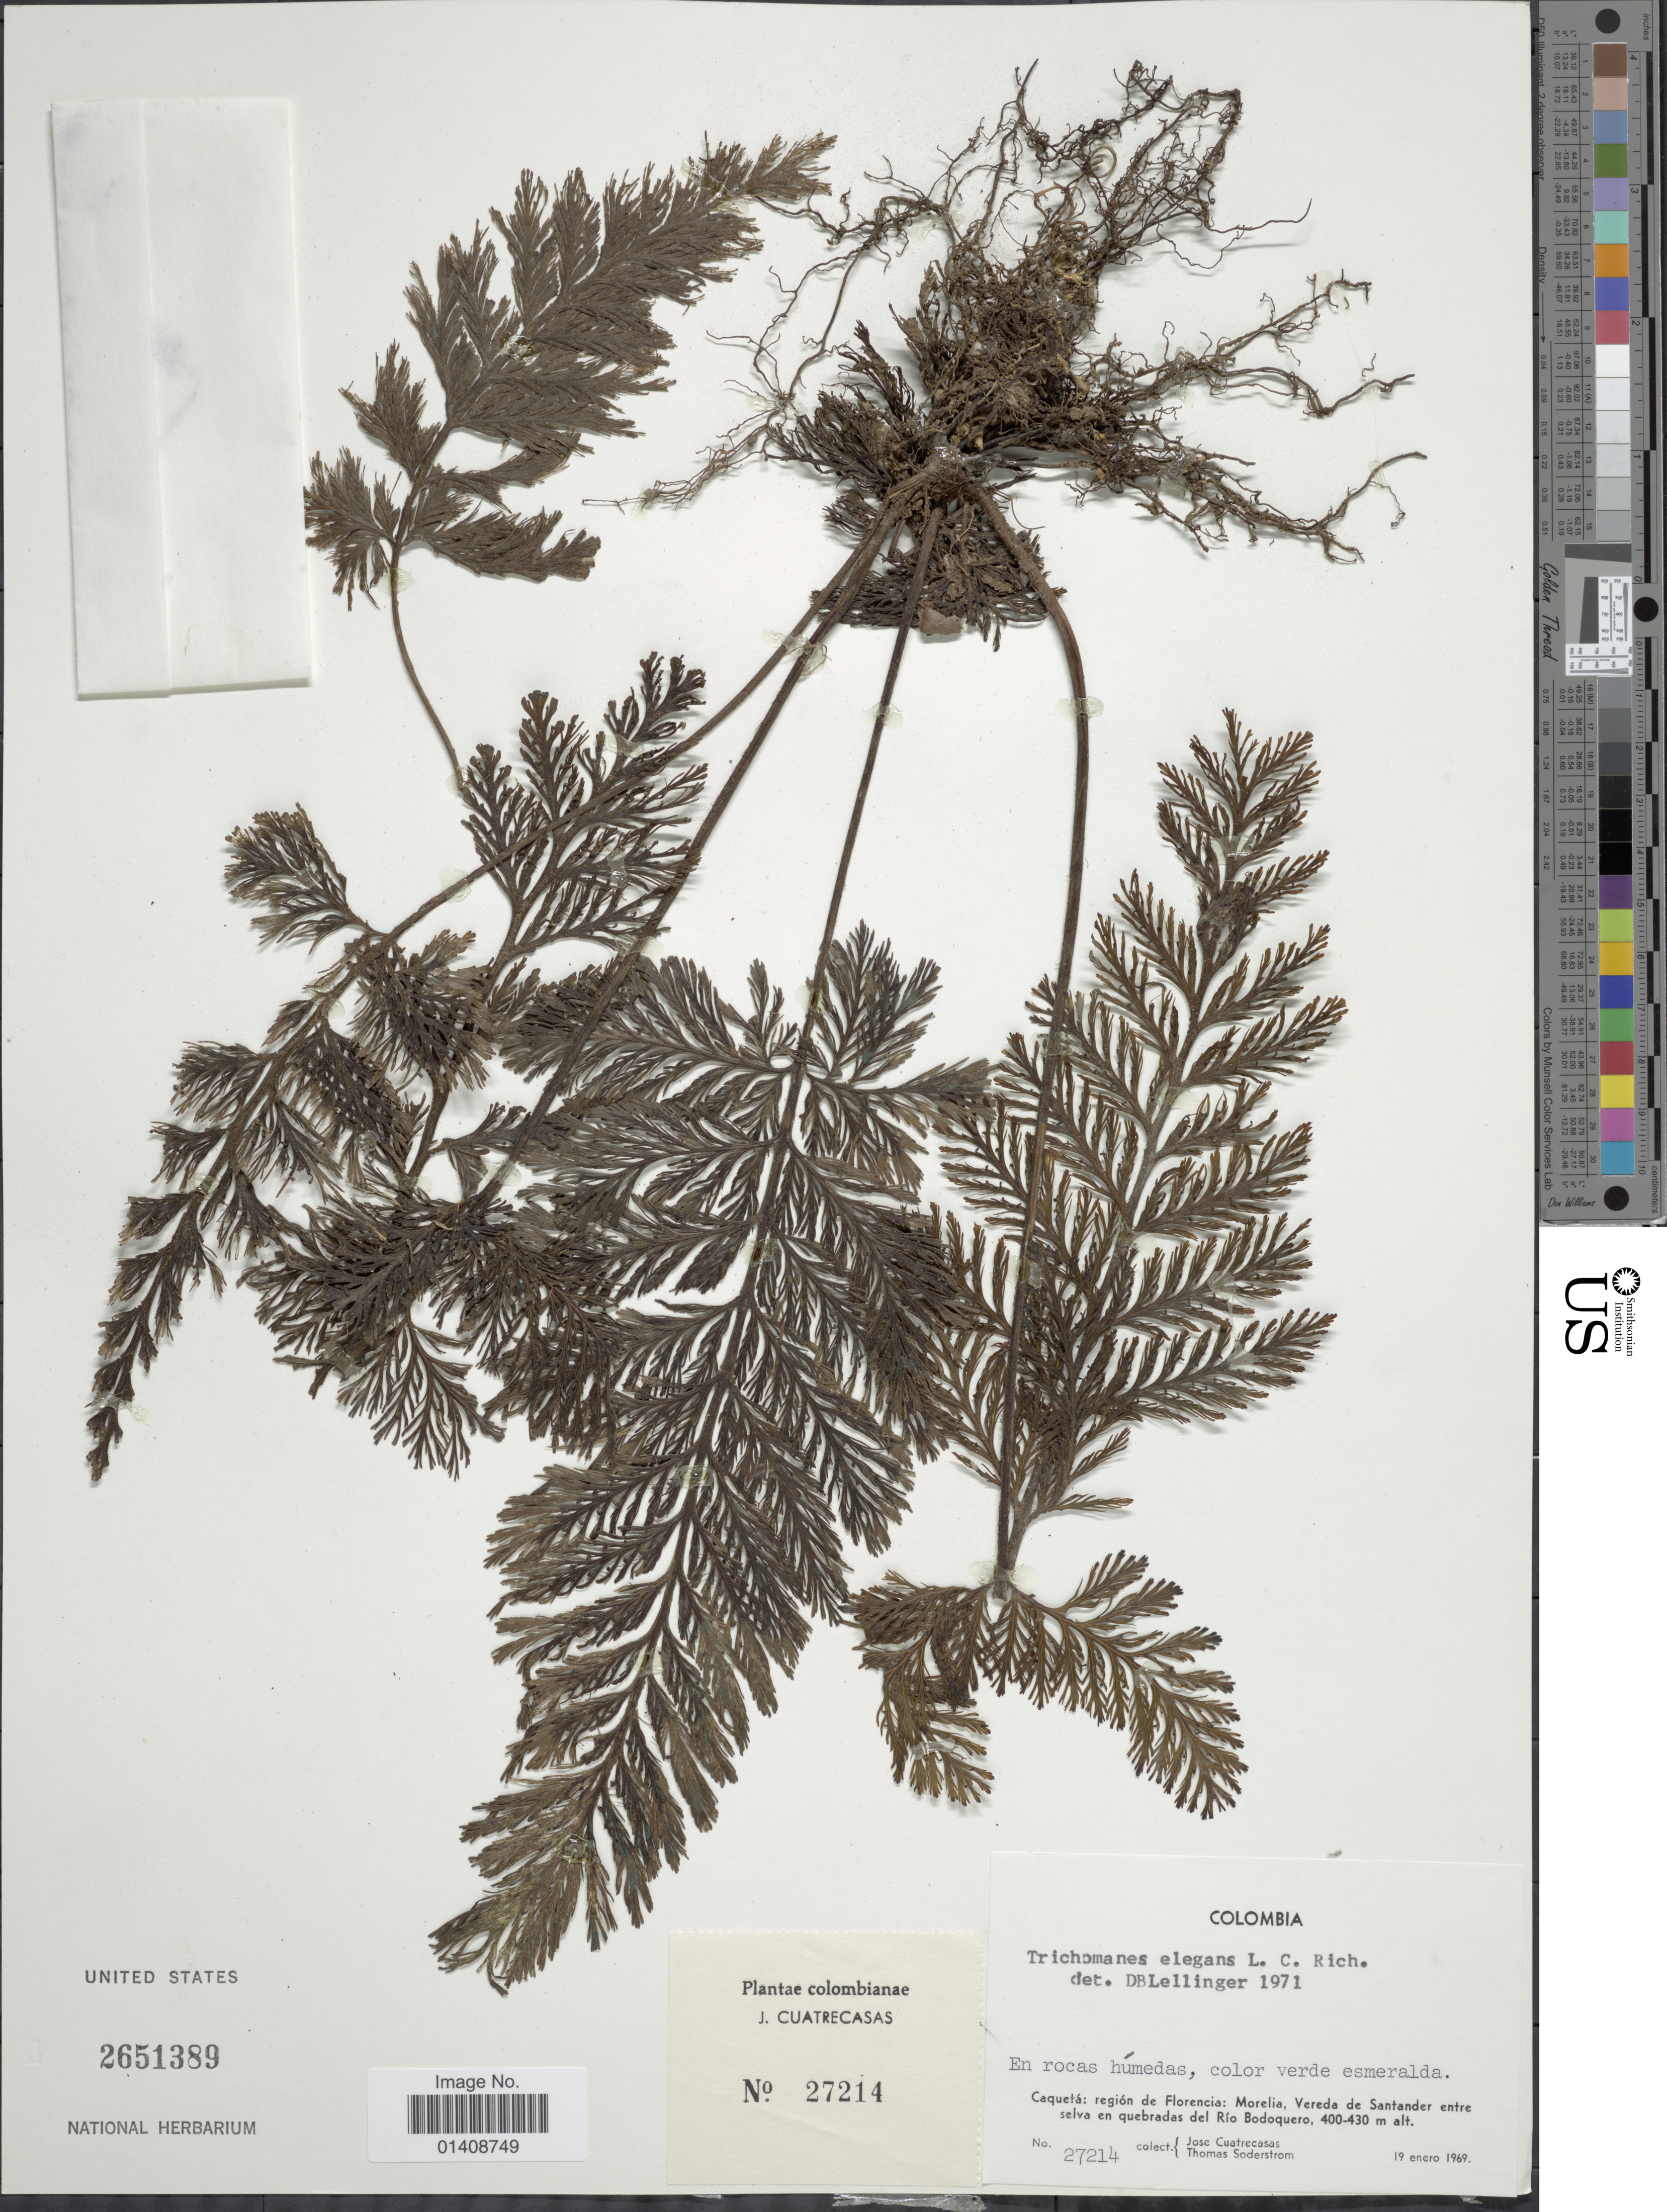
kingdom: Plantae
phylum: Tracheophyta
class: Polypodiopsida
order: Hymenophyllales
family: Hymenophyllaceae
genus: Trichomanes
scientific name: Trichomanes elegans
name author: Rich.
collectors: J. Cuatrecasas & T. R. Soderstrom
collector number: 27214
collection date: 1969-01-19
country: Colombia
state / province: Caquetá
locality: Region de Florencia: Morelia, Vereda de Santander entre selva en quebradas del Rio Bodoquero,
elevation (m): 400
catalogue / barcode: US 2651389